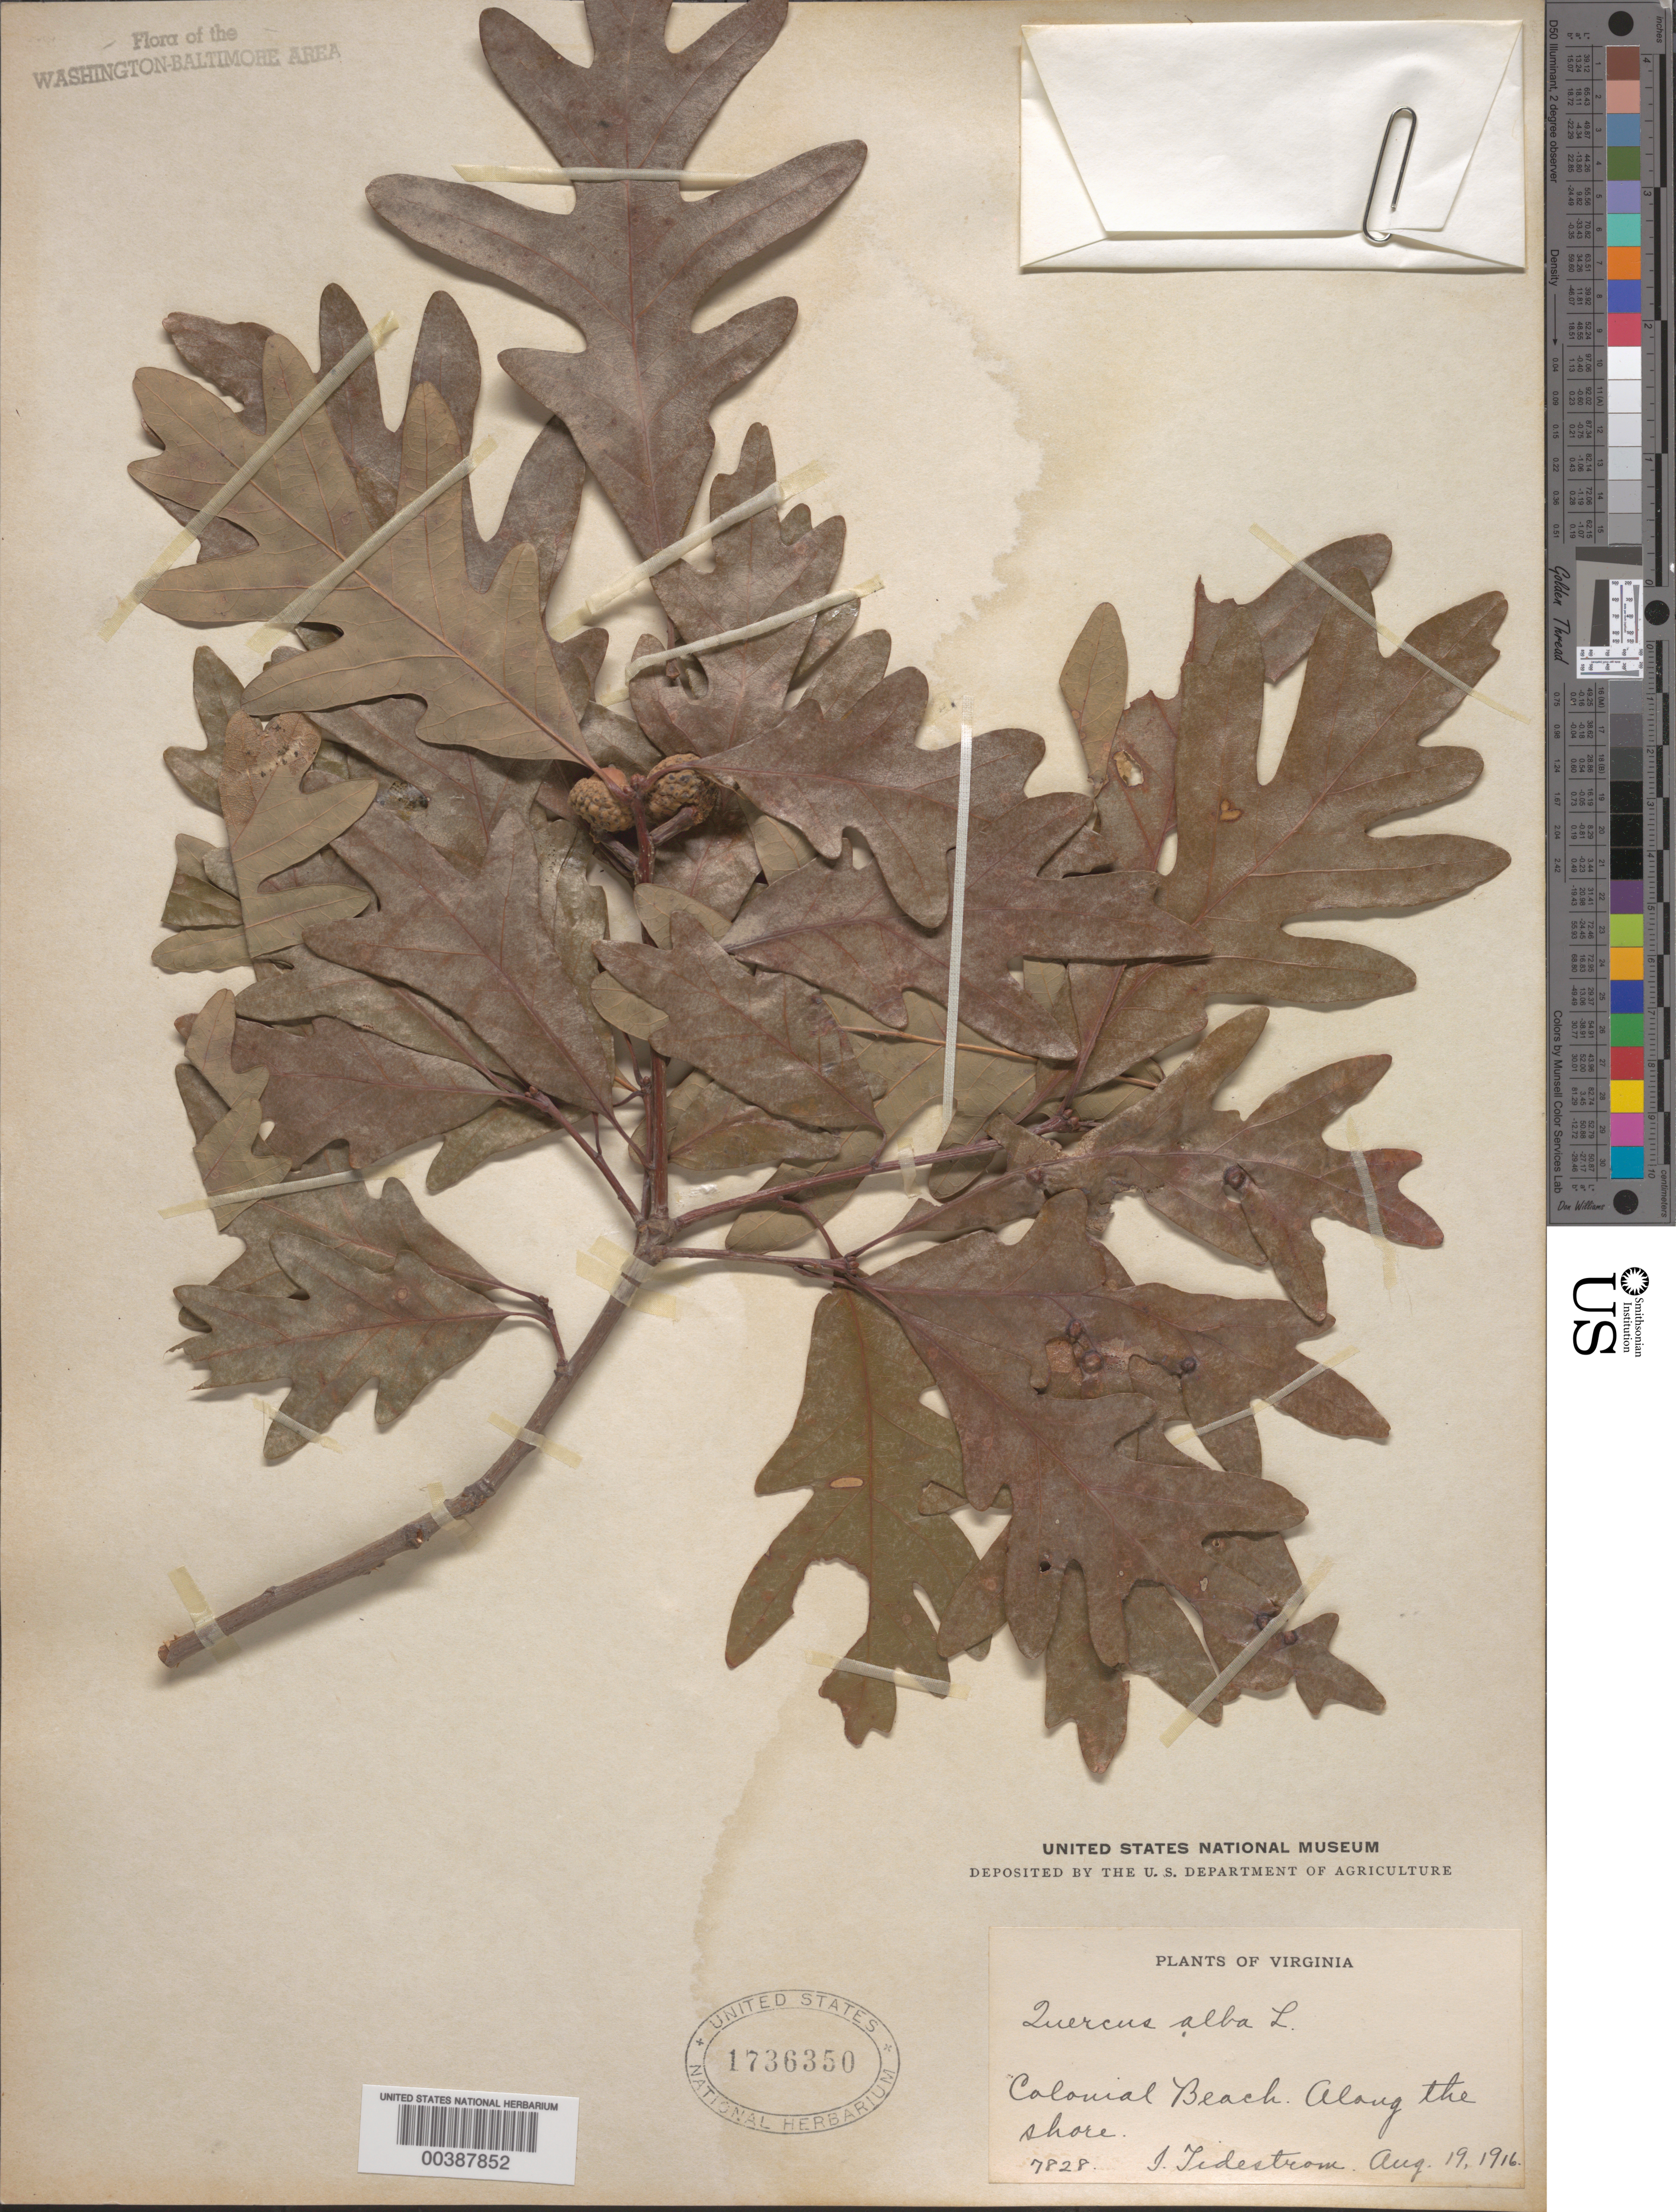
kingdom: Plantae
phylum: Tracheophyta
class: Magnoliopsida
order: Fagales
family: Fagaceae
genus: Quercus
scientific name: Quercus alba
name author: L.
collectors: I. F. Tidestrom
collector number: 7828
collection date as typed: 19 Aug 1916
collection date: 1916-08-19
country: United States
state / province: Virginia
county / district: Westmoreland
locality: Colonial Beach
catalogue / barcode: US 1736350